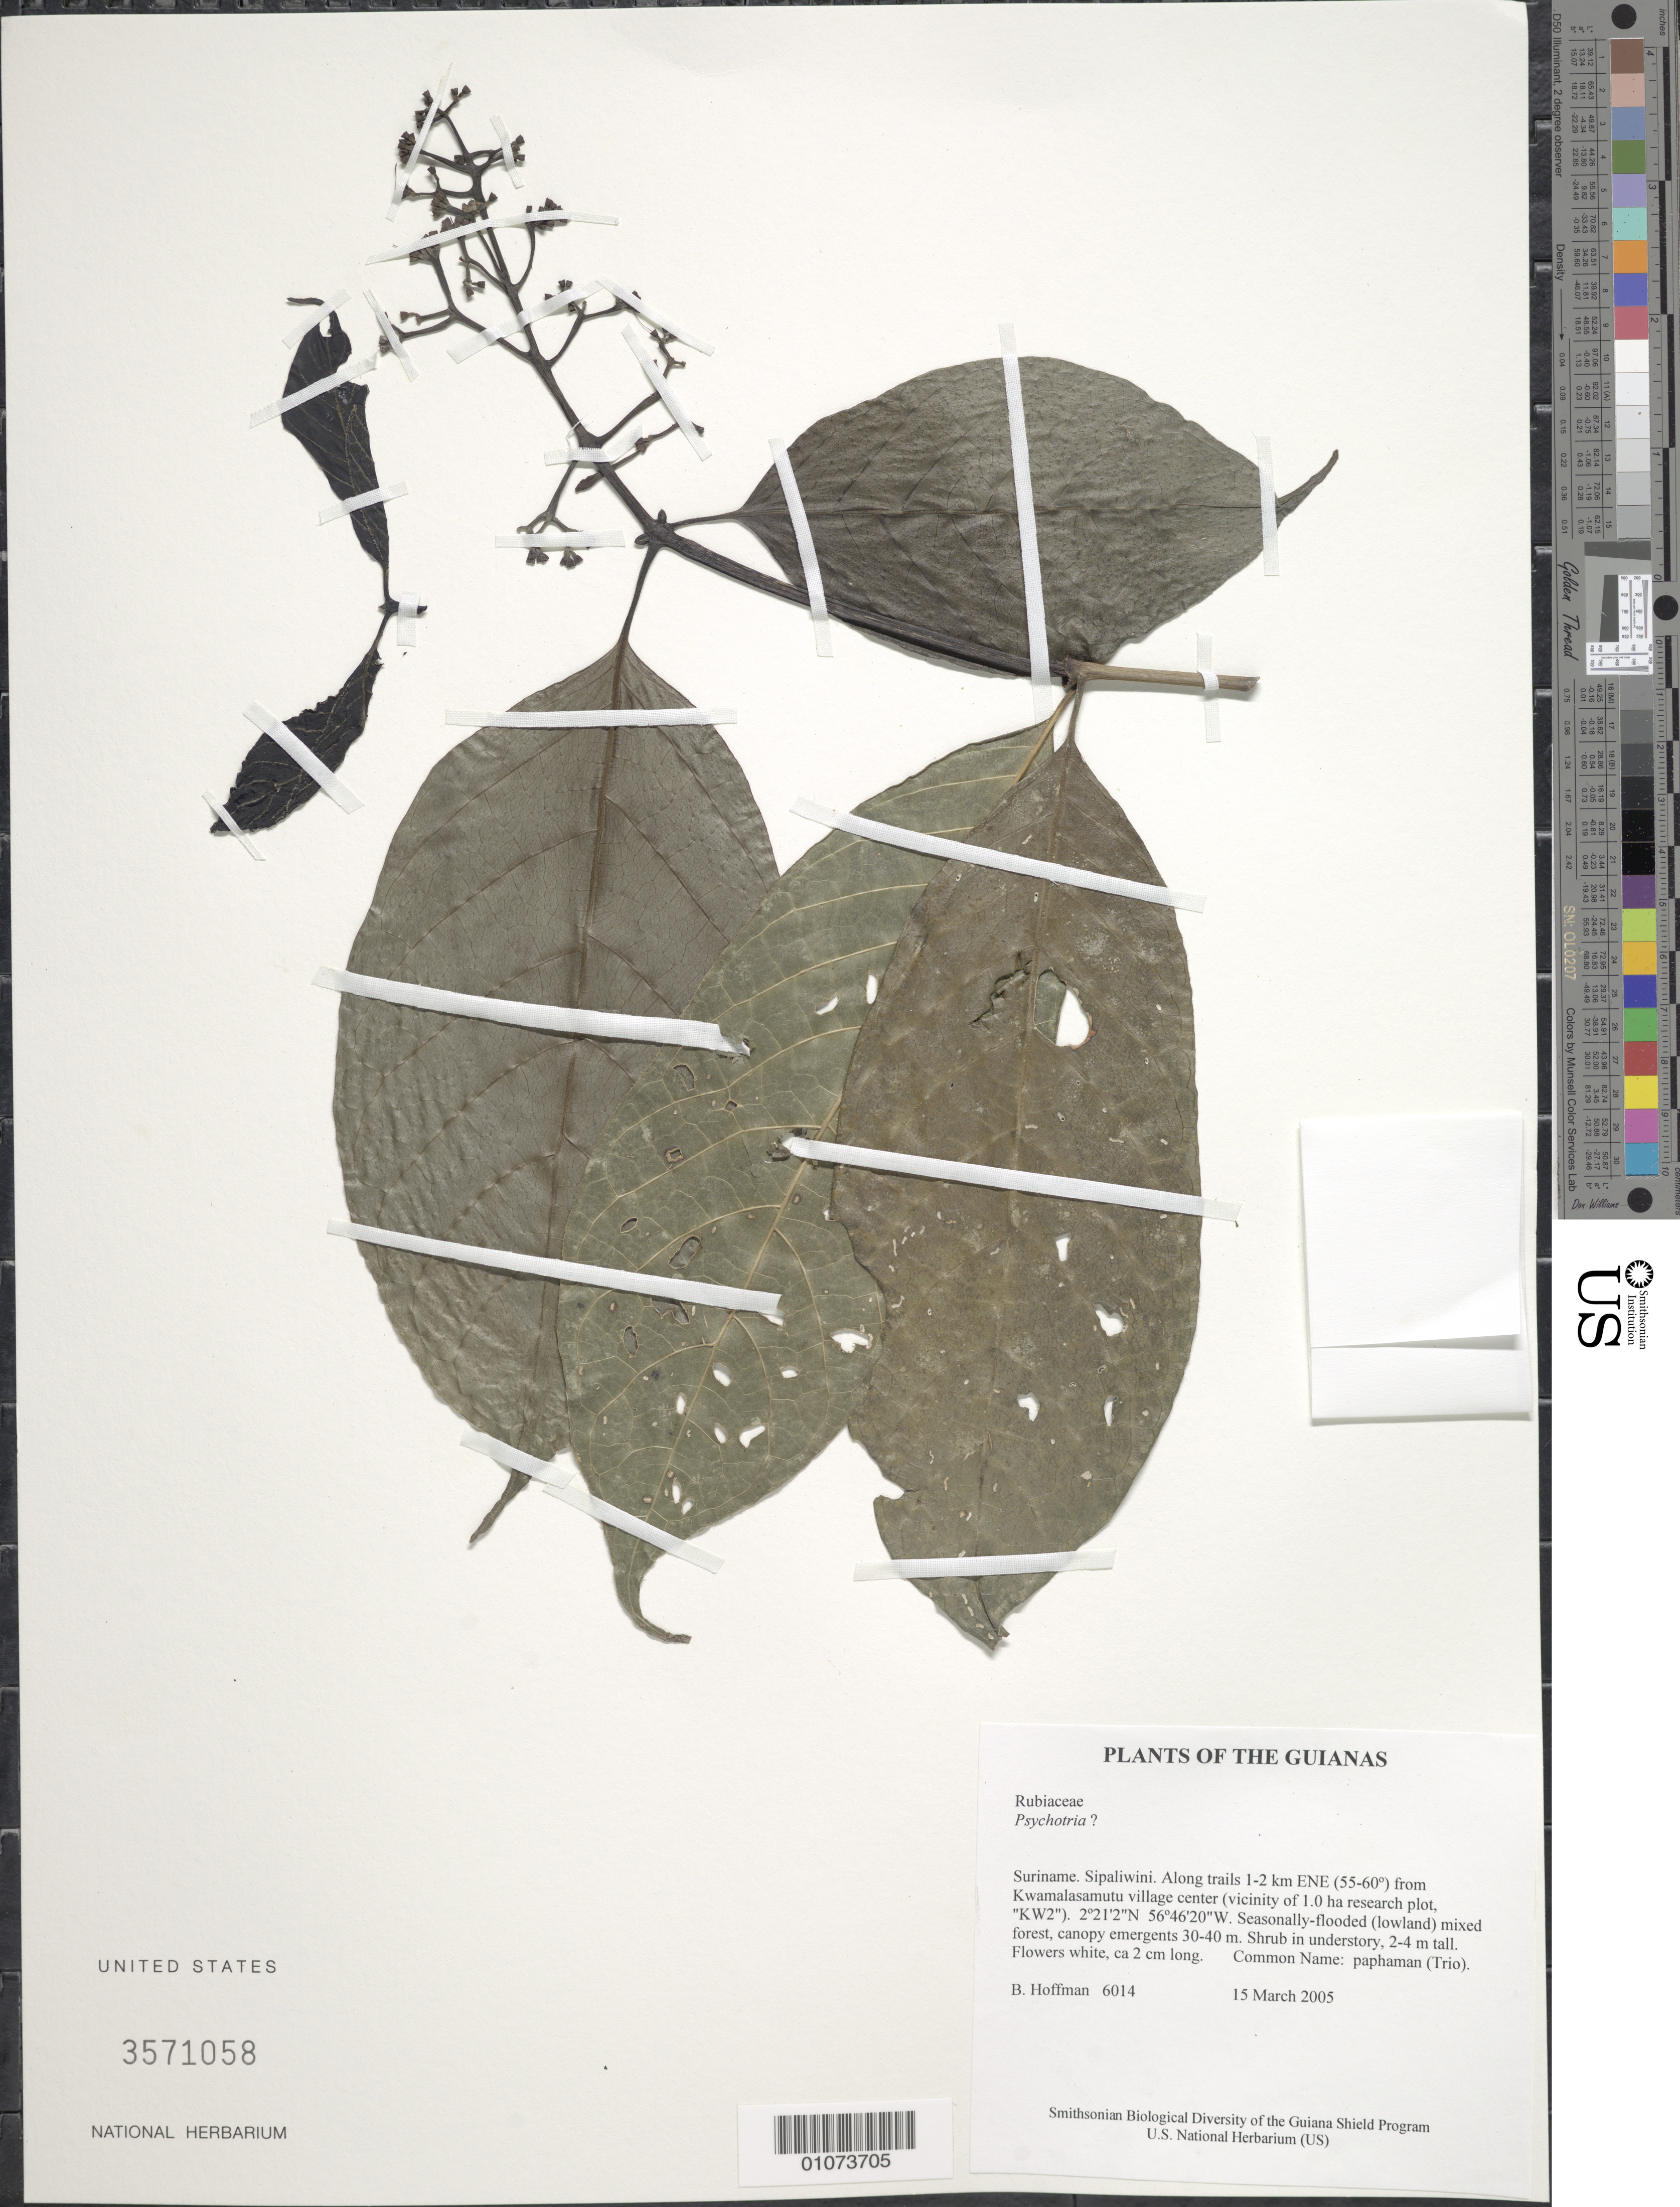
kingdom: Plantae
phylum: Tracheophyta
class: Magnoliopsida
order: Gentianales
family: Rubiaceae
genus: Psychotria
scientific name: Psychotria sp.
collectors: B. Hoffman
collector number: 6014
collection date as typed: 15 March 2005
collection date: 2005-03-15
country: Suriname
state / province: Sipaliwini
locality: Along trails 1-2 km ENE (55-60º) from Kwamalasamutu village center (vicinity of 1.0 ha research plot, "KW2")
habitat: Seasonally-flooded (lowland) mixed forest, canopy emergents 30-40 m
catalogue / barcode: US 3571058